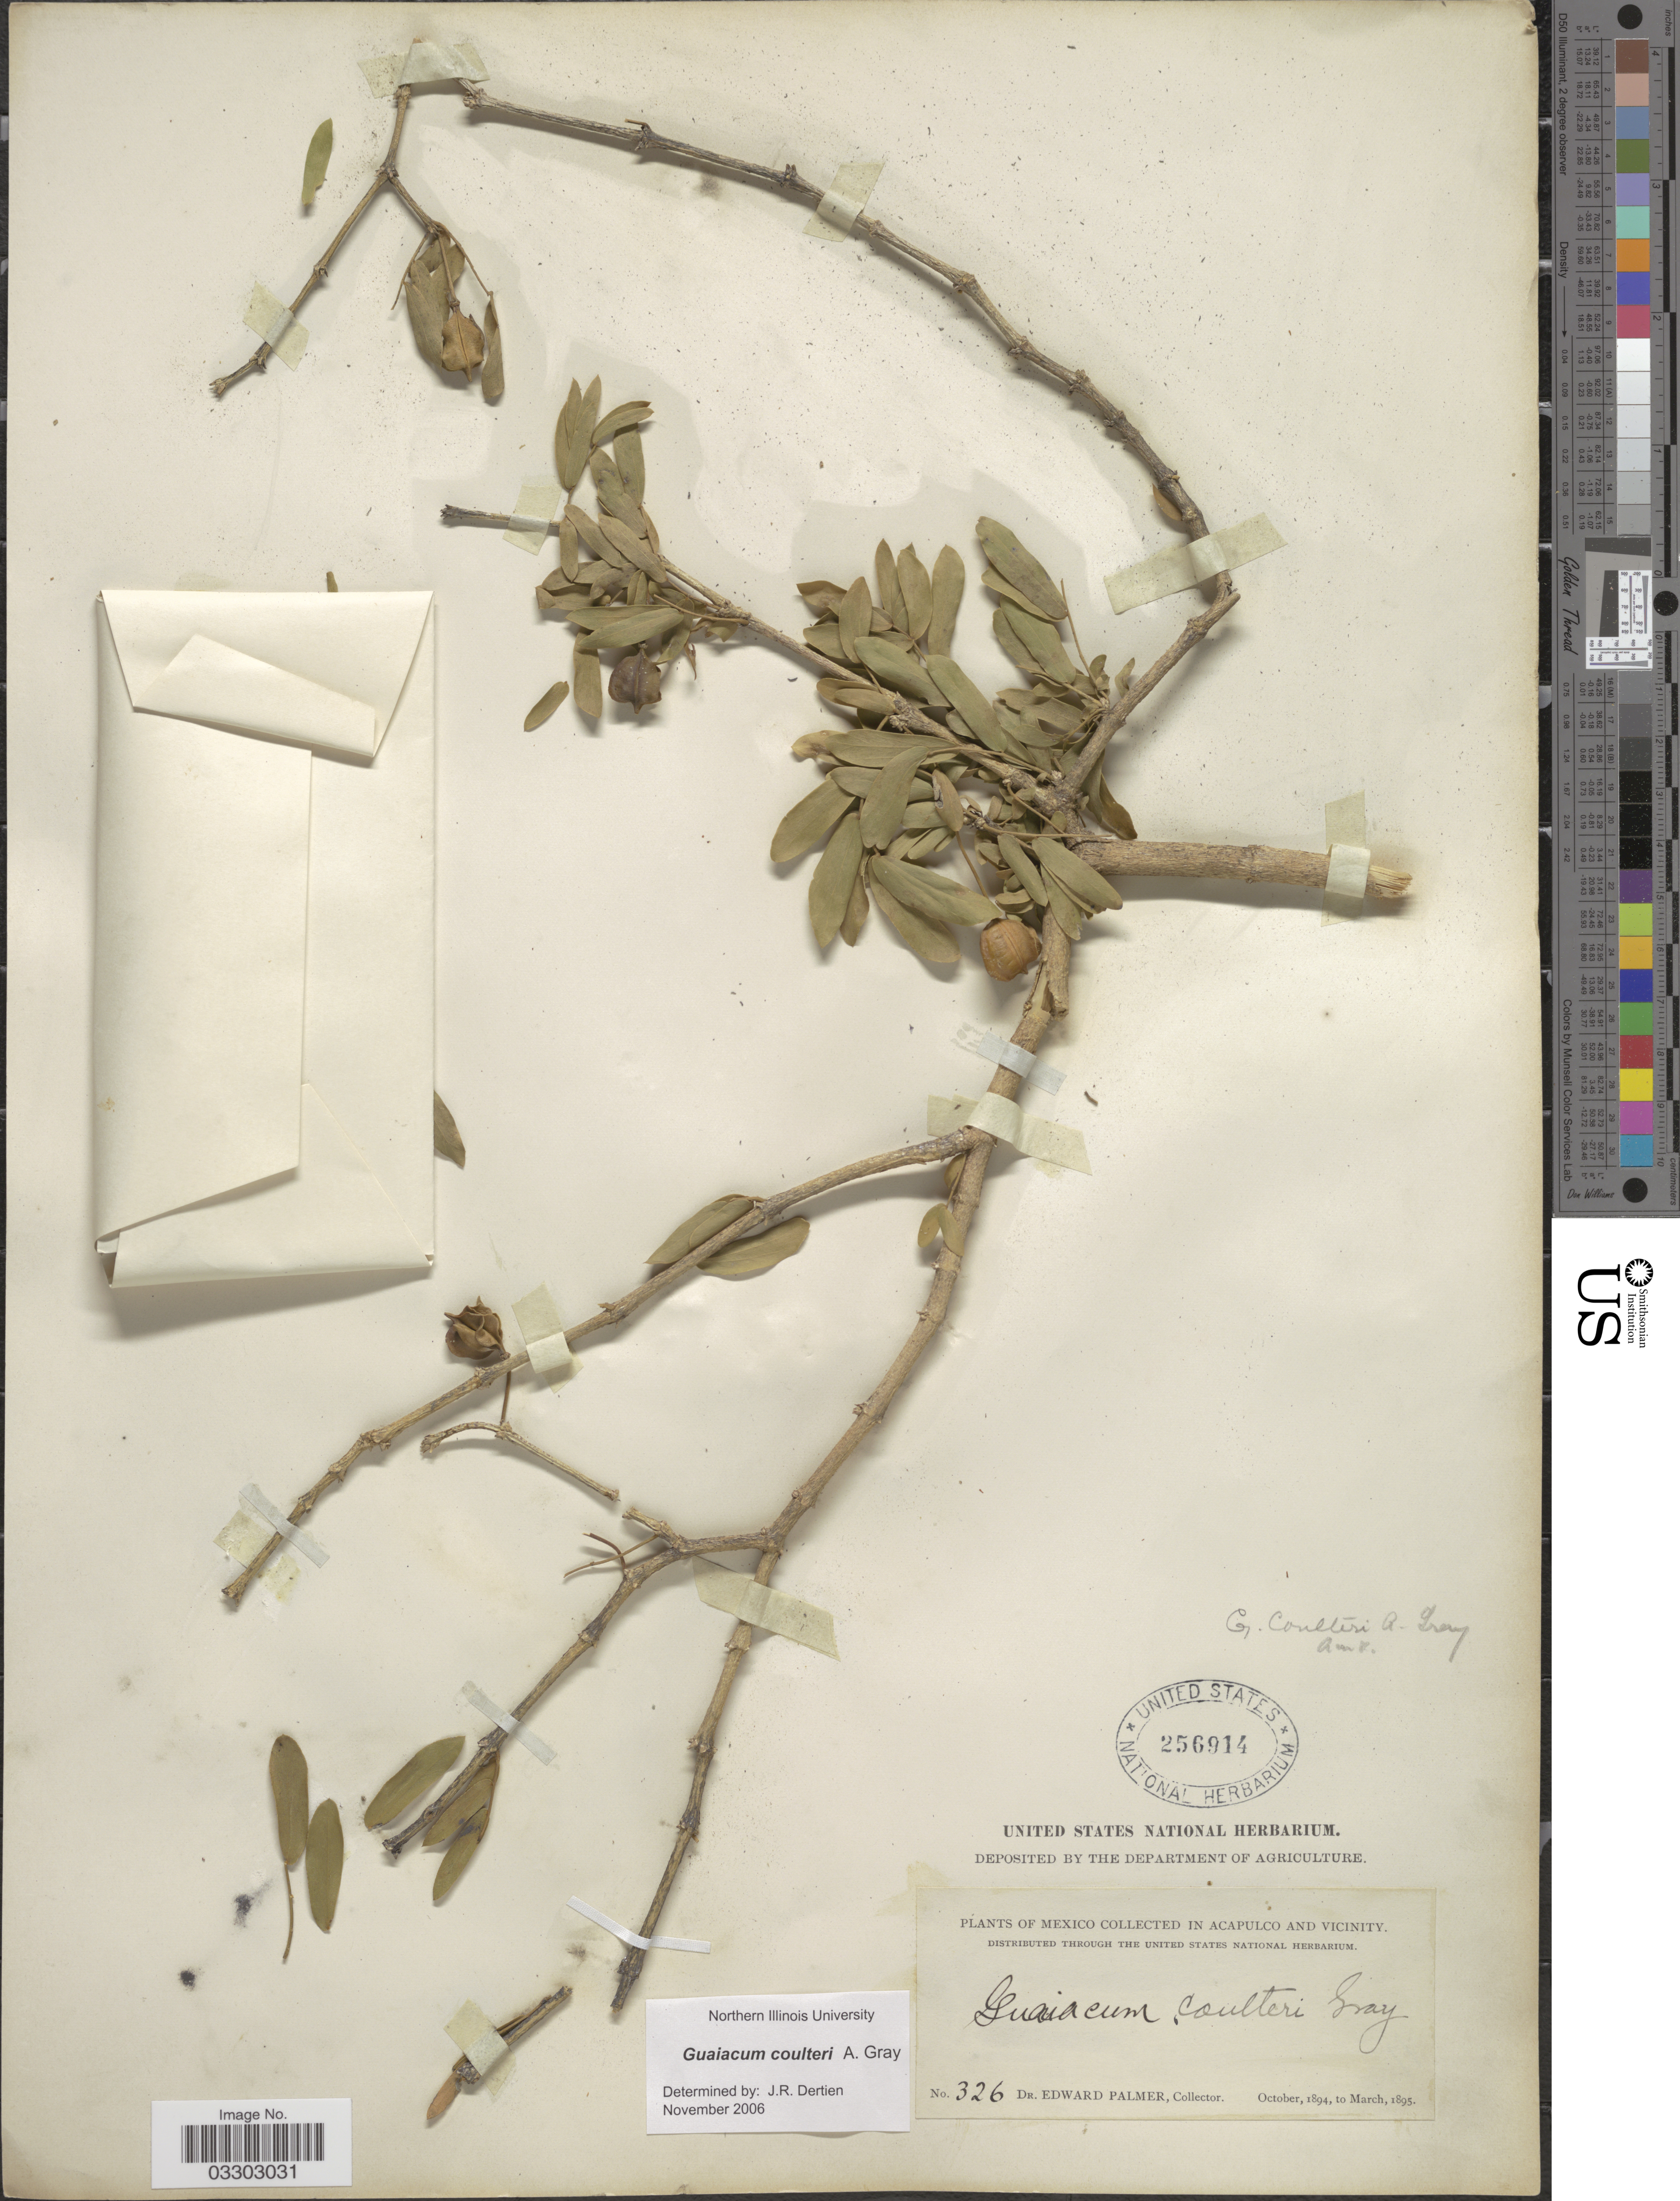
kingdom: Plantae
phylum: Tracheophyta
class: Magnoliopsida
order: Zygophyllales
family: Zygophyllaceae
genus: Guaiacum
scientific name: Guaiacum coulteri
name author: A. Gray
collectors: E. Palmer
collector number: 326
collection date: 1894-10/1895-03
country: Mexico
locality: In Acapulco and vicinity.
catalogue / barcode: US 256914